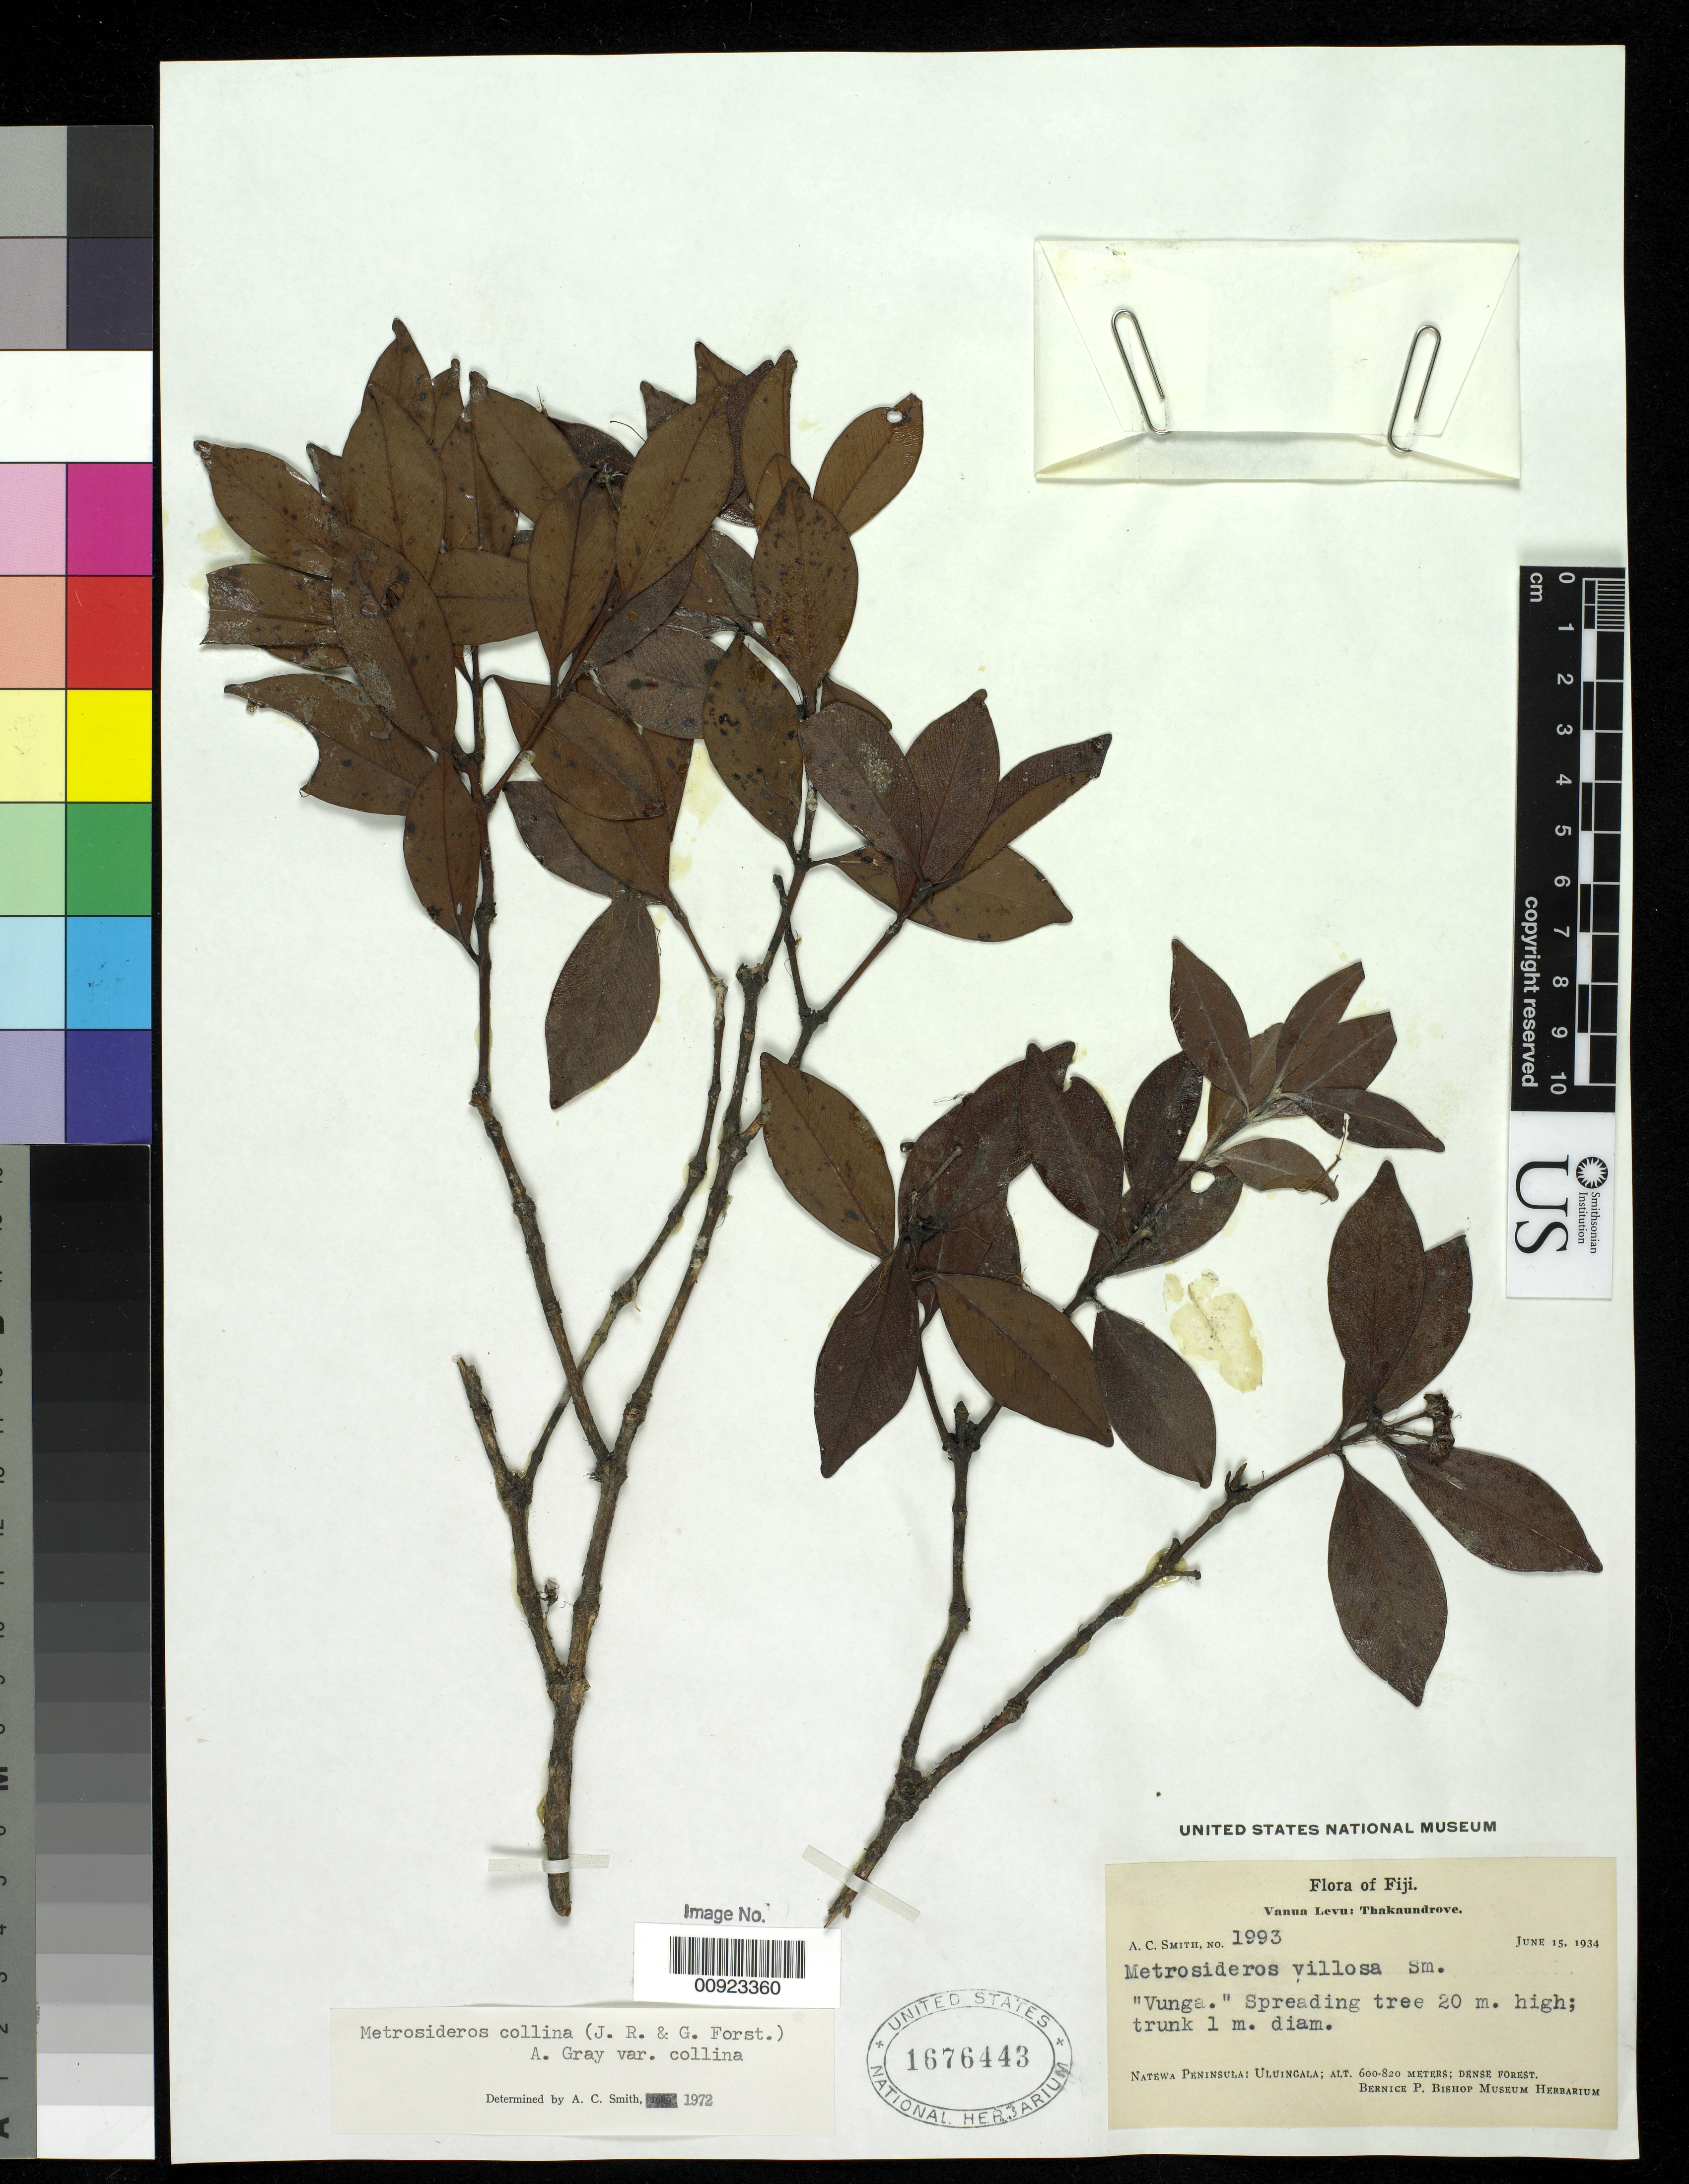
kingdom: Plantae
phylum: Tracheophyta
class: Magnoliopsida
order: Myrtales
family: Myrtaceae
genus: Metrosideros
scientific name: Metrosideros collina var. collina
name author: (J.R. Forst. & G. Forst.) A. Gray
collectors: C. A. Smith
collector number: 1993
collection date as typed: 15 Jun 1934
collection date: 1934-06-15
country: Fiji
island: Vanua Levu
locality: Thakaundrove. Peninsula: Uluingala.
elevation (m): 600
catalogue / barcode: US 1676443